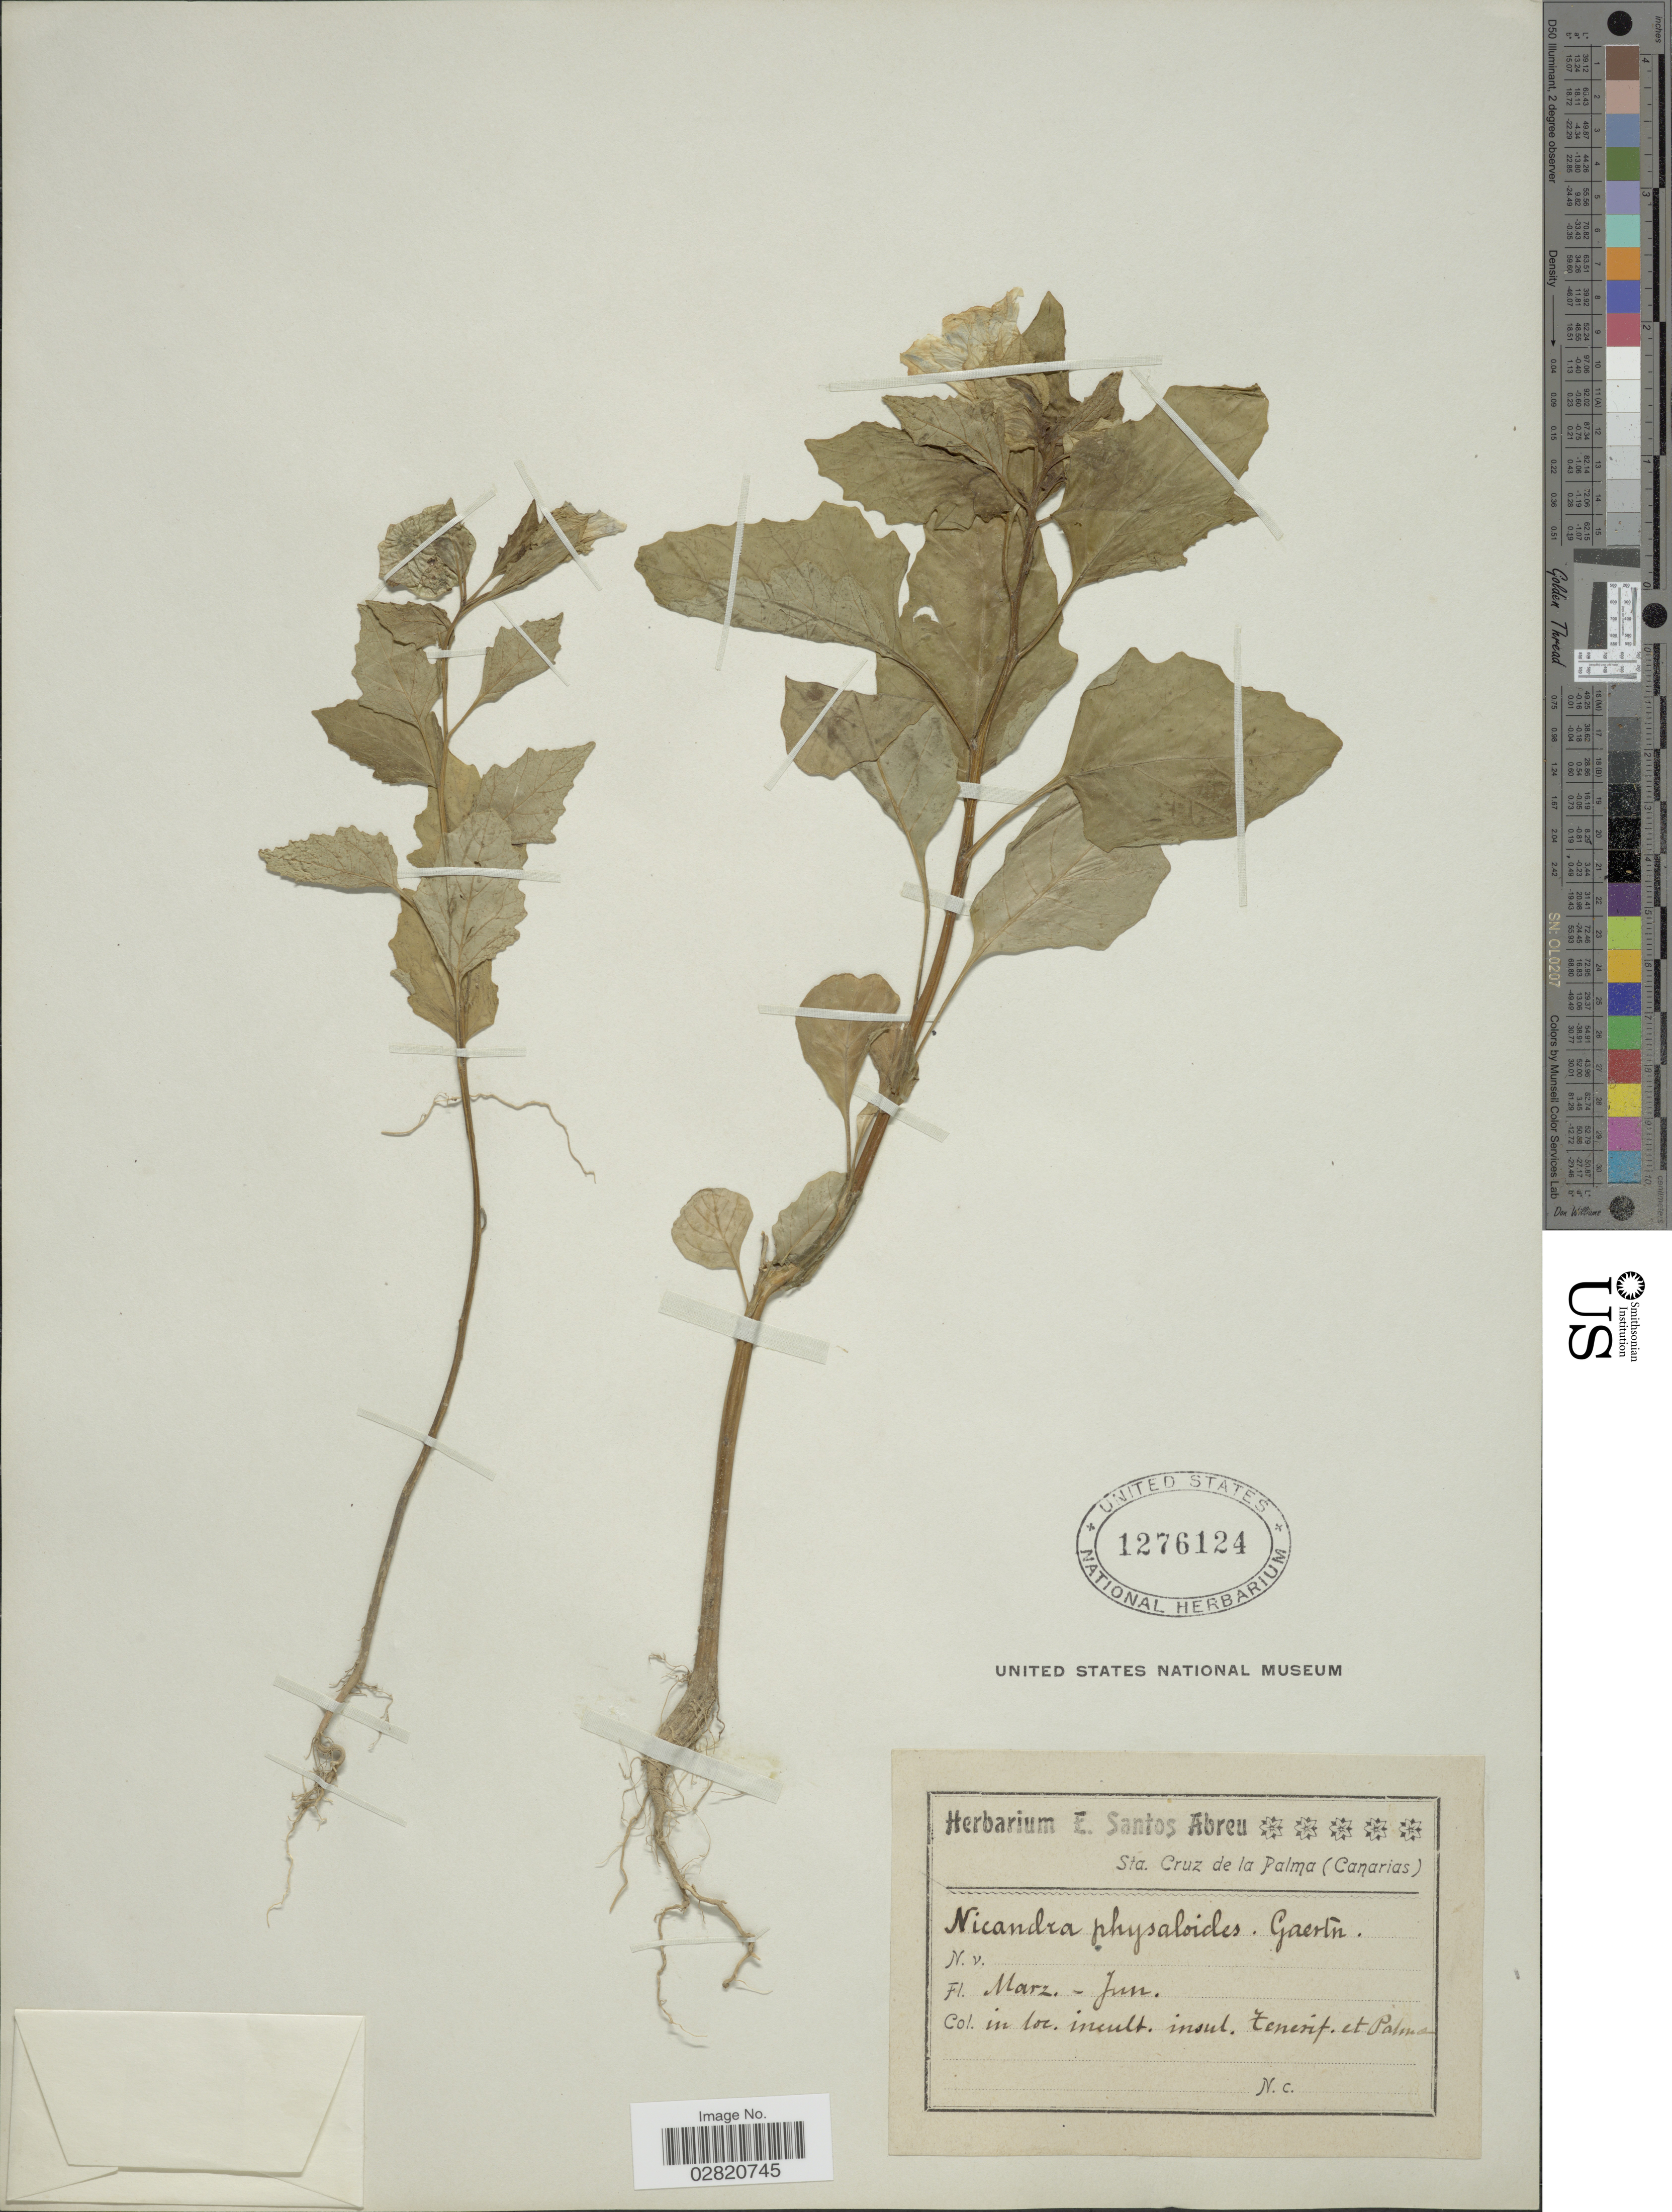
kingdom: Plantae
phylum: Tracheophyta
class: Magnoliopsida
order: Solanales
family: Solanaceae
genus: Nicandra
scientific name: Nicandra physalodes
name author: (L.) Gaertn.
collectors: ex herb. E. Santos Abrue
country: Spain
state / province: Canarias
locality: In loc. incult. Tenerif. et Palma.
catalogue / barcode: US 1276124